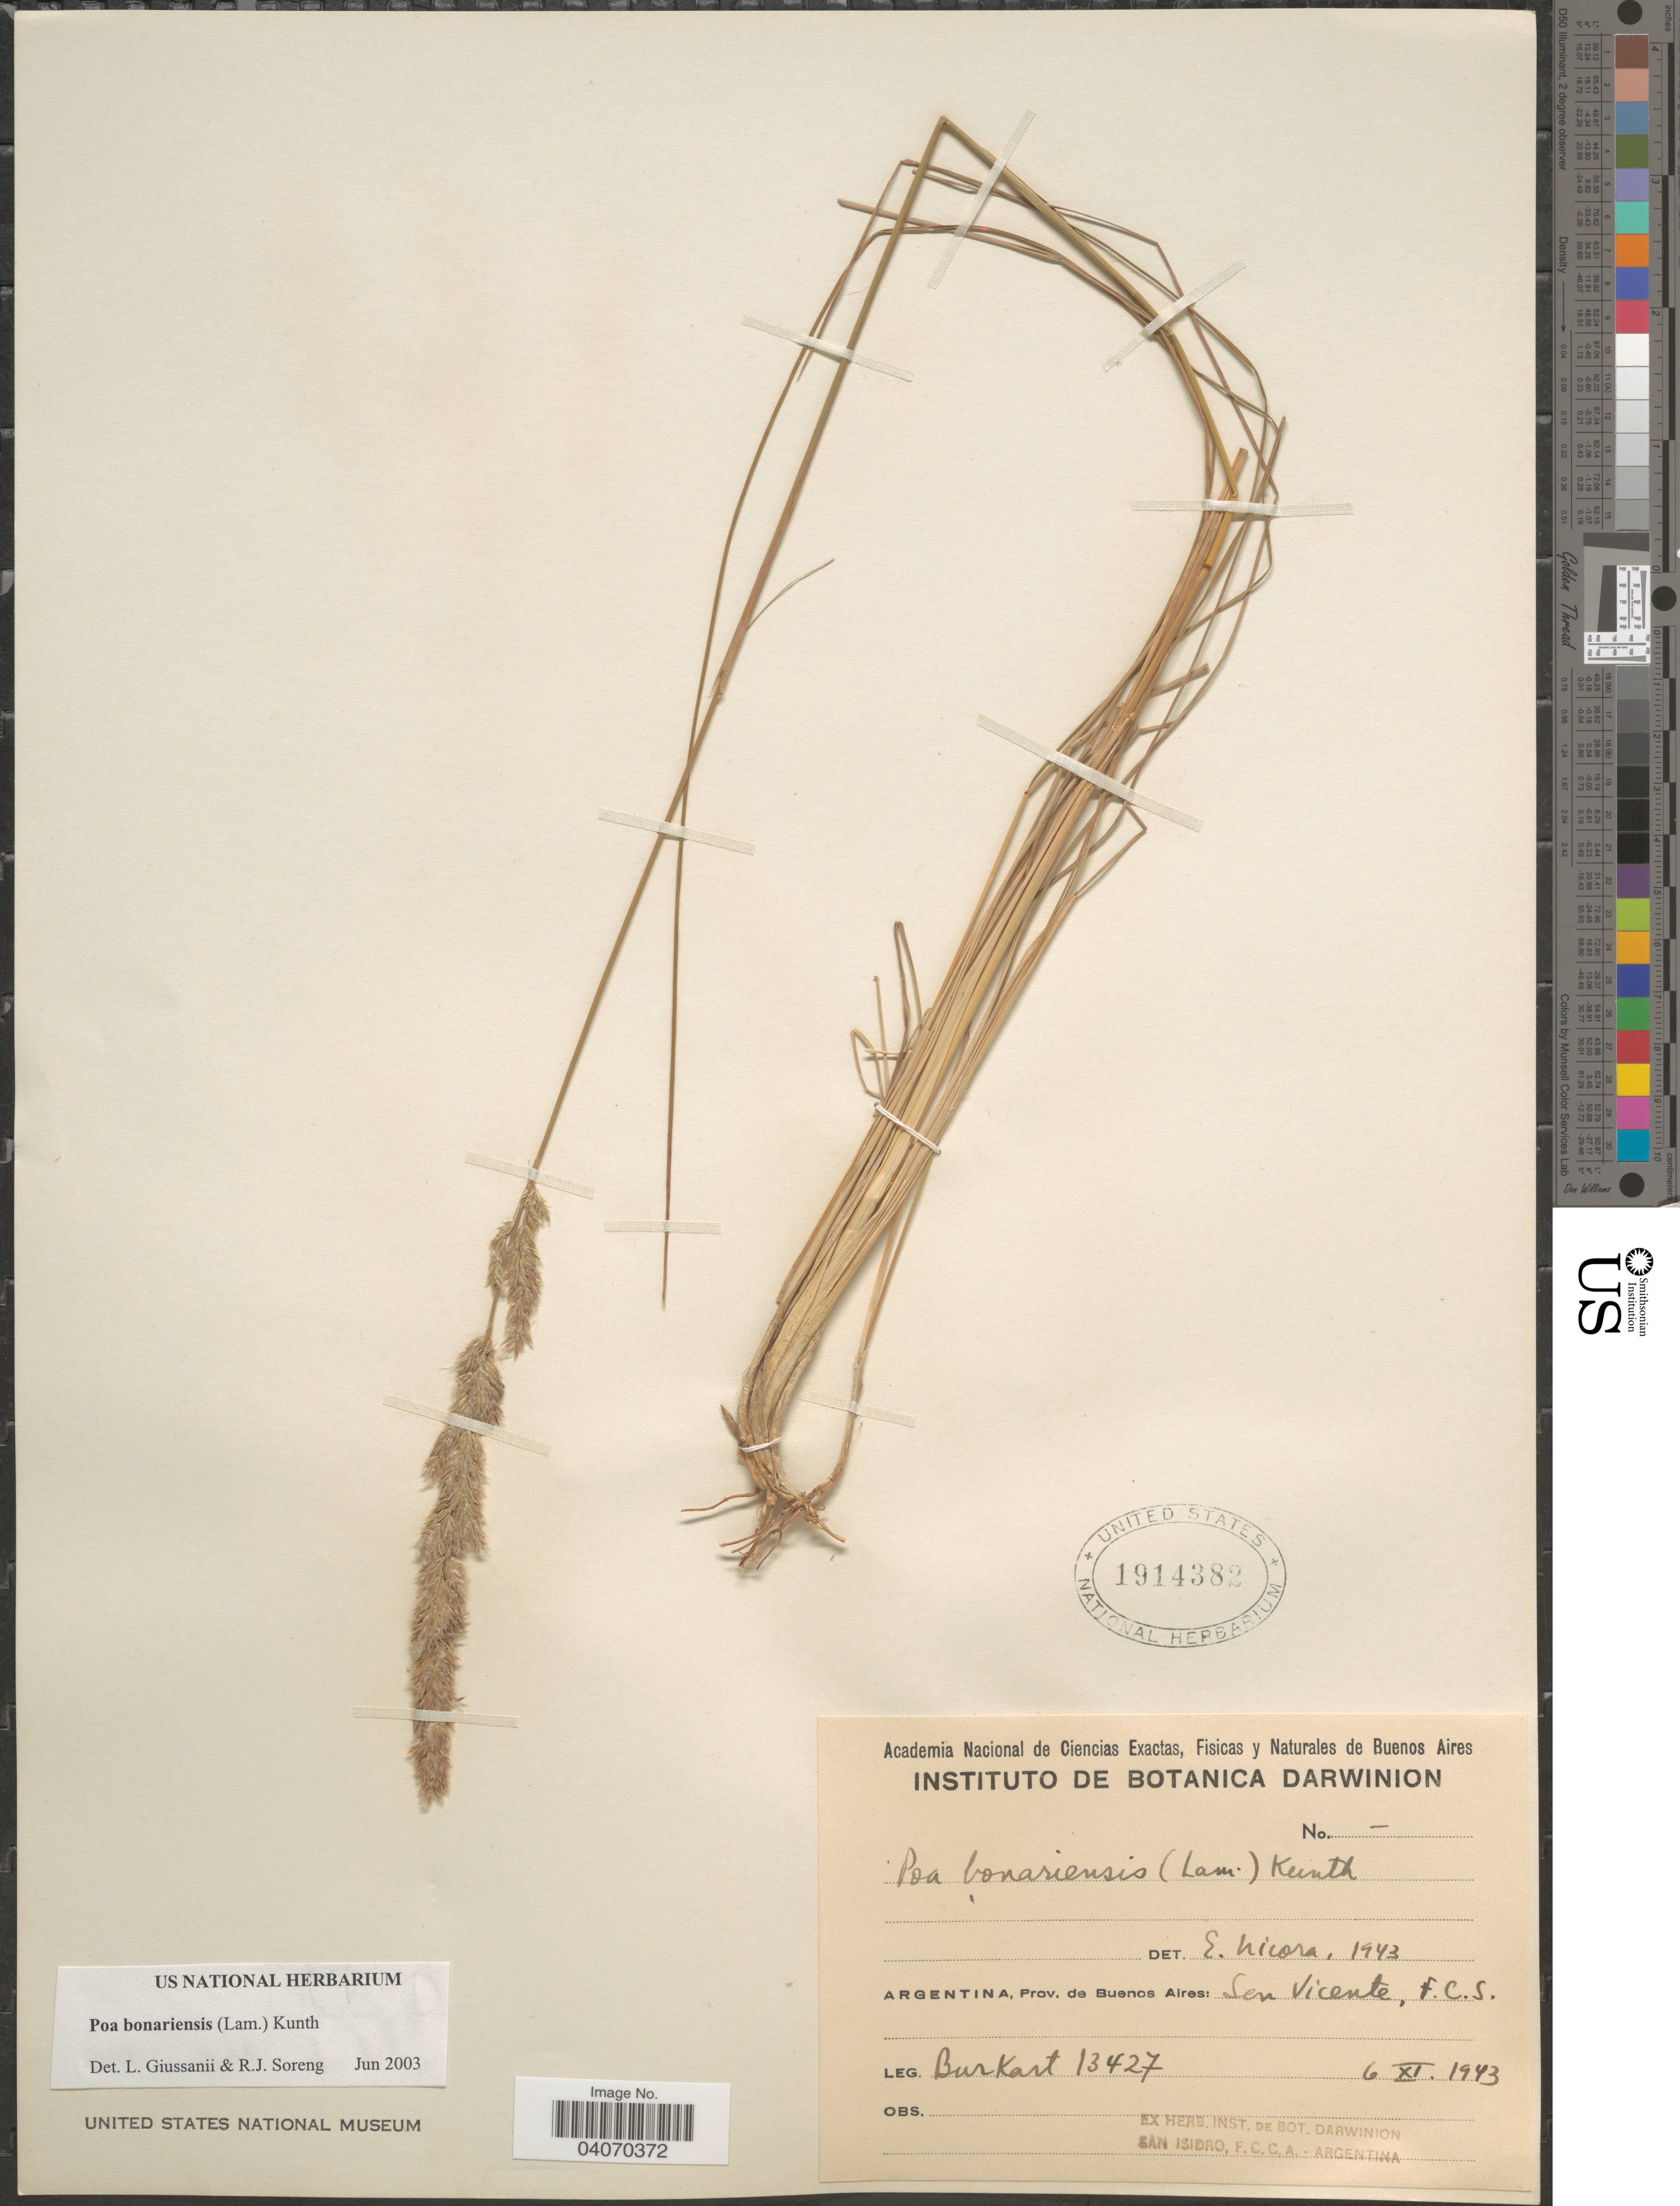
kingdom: Plantae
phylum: Tracheophyta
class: Liliopsida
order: Poales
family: Poaceae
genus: Poa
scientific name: Poa bonariensis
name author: (Lam.) Kunth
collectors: -- Burkart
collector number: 13427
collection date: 1943-11-06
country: Argentina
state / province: Buenos Aires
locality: San Vicente, F. C. S.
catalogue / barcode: US 1914382